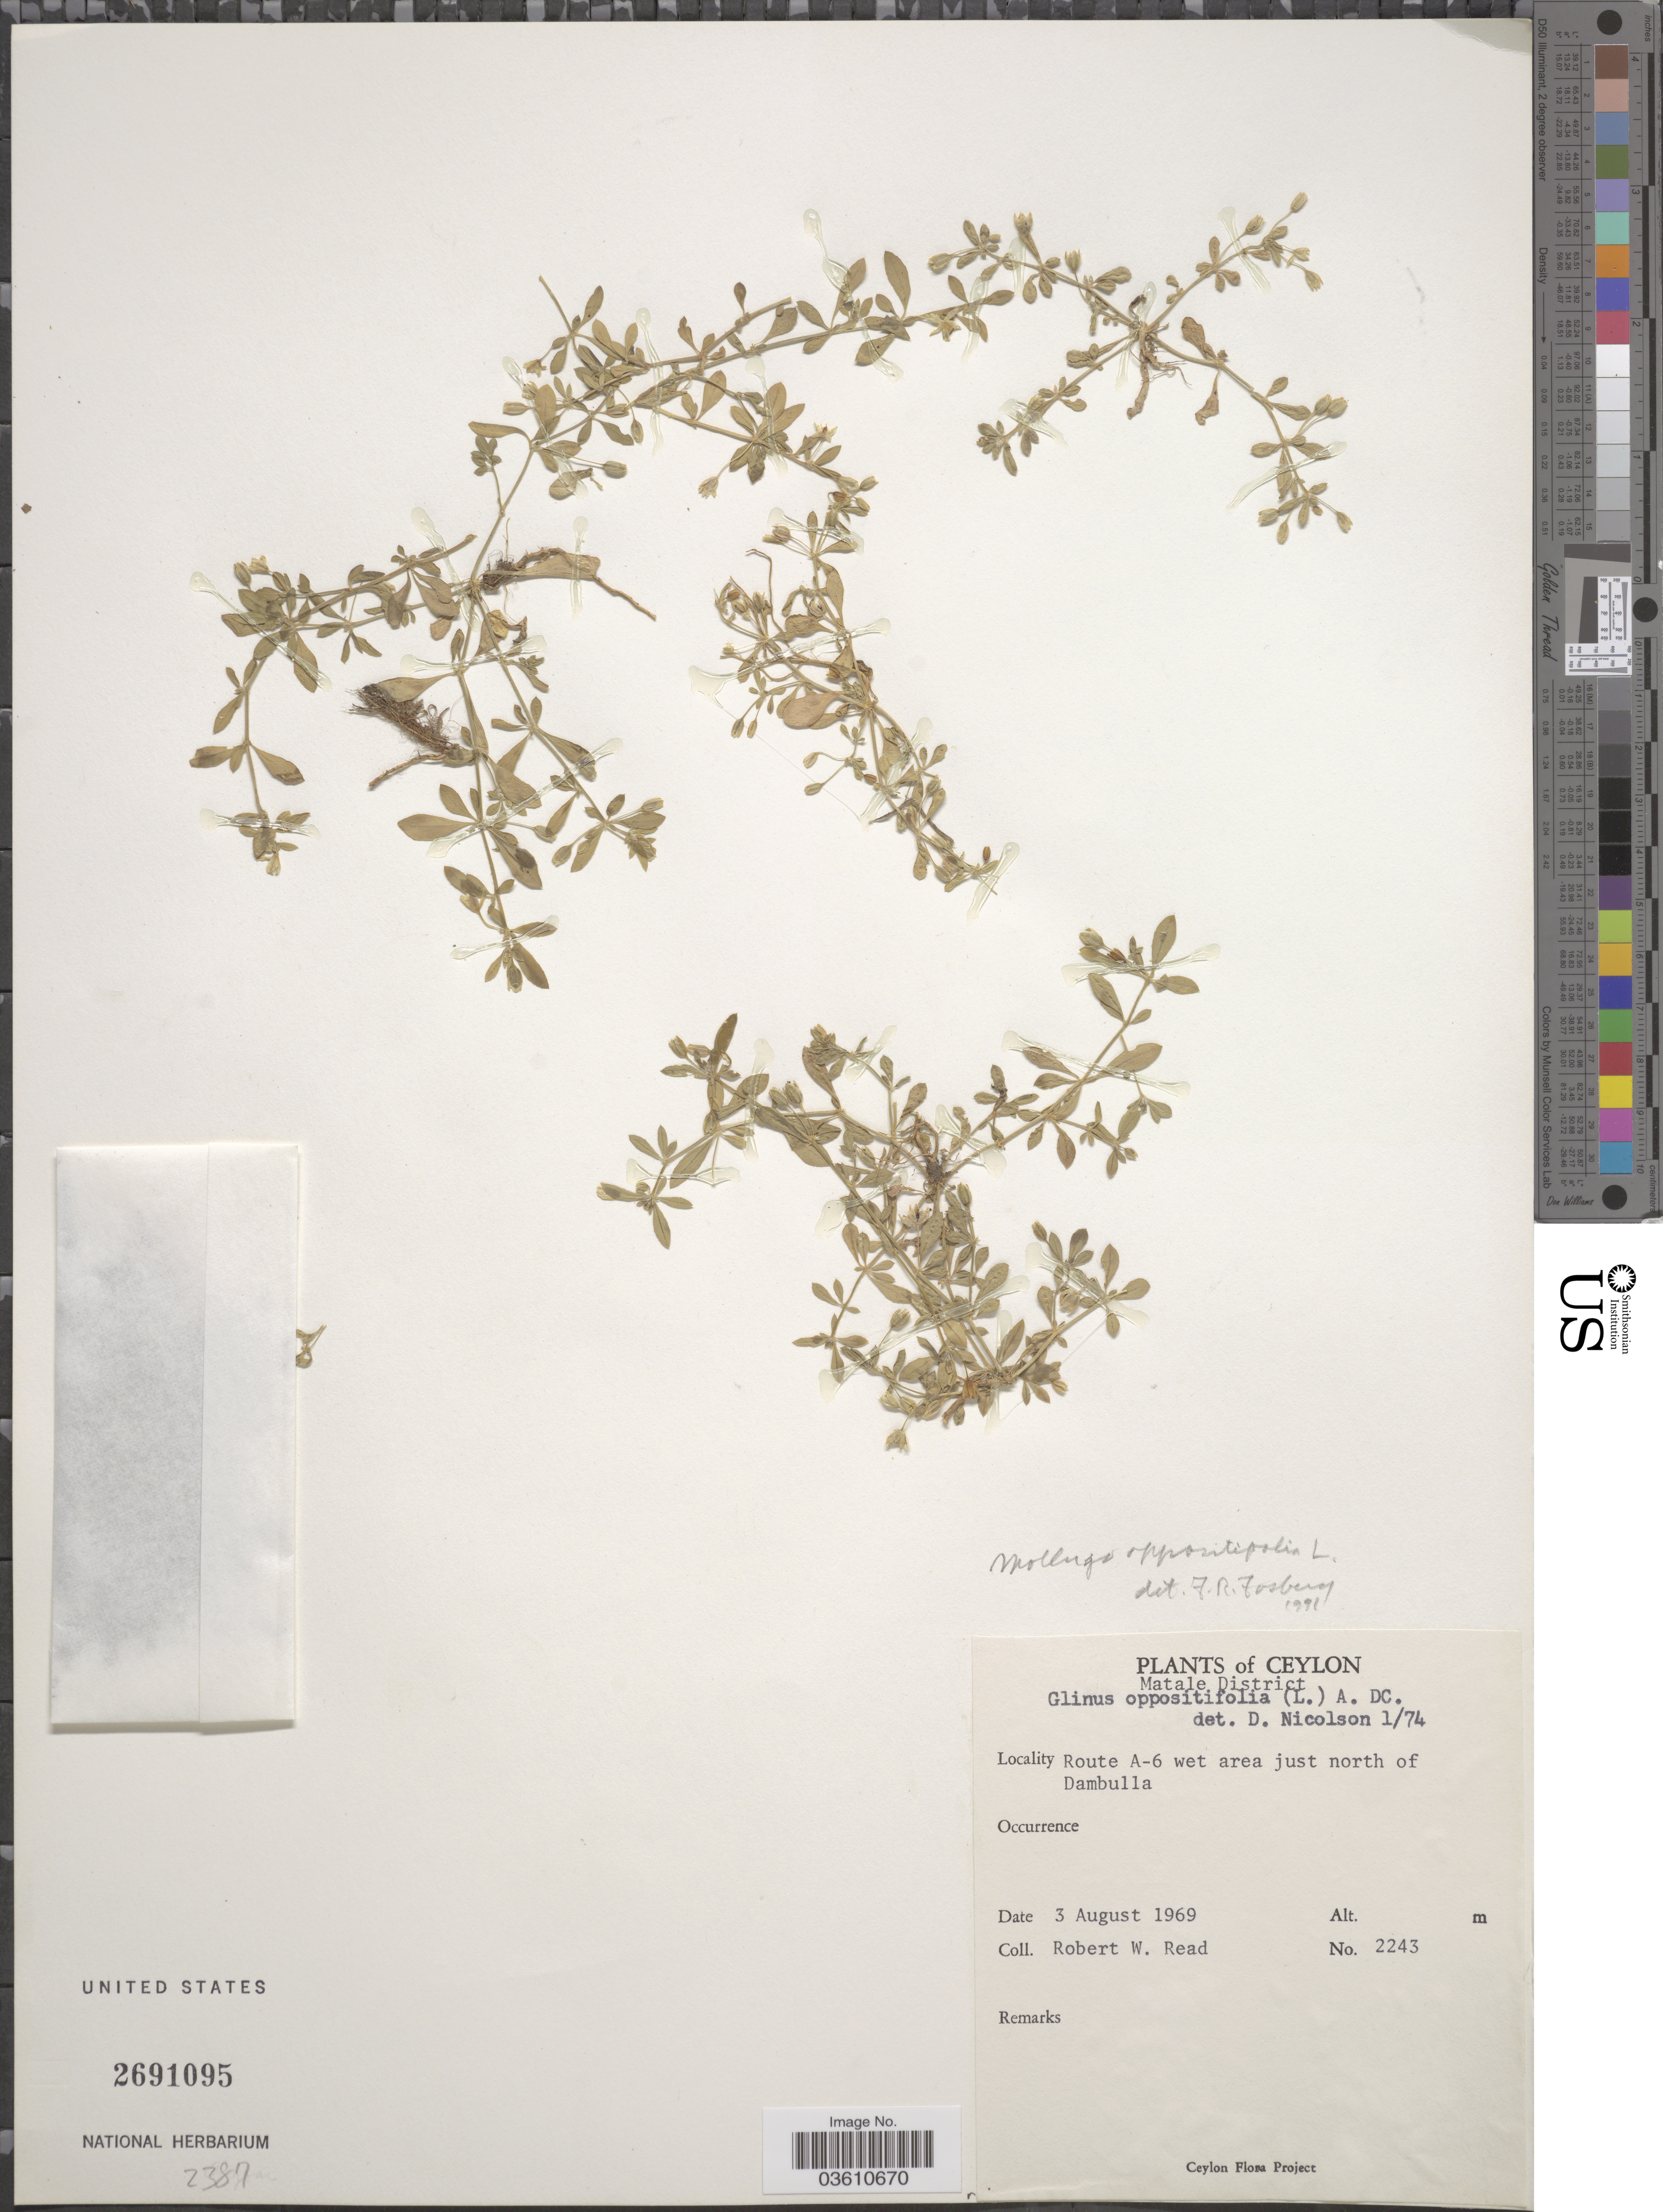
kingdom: Plantae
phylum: Tracheophyta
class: Magnoliopsida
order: Caryophyllales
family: Molluginaceae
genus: Glinus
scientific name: Glinus oppositifolius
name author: (L.) Aug. DC.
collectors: R. W. Read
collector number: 2243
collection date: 1969-08-03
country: Sri Lanka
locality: Ceylon. Matale District. Route A-6 wet area just north of Dambulla.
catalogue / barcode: US 2691095